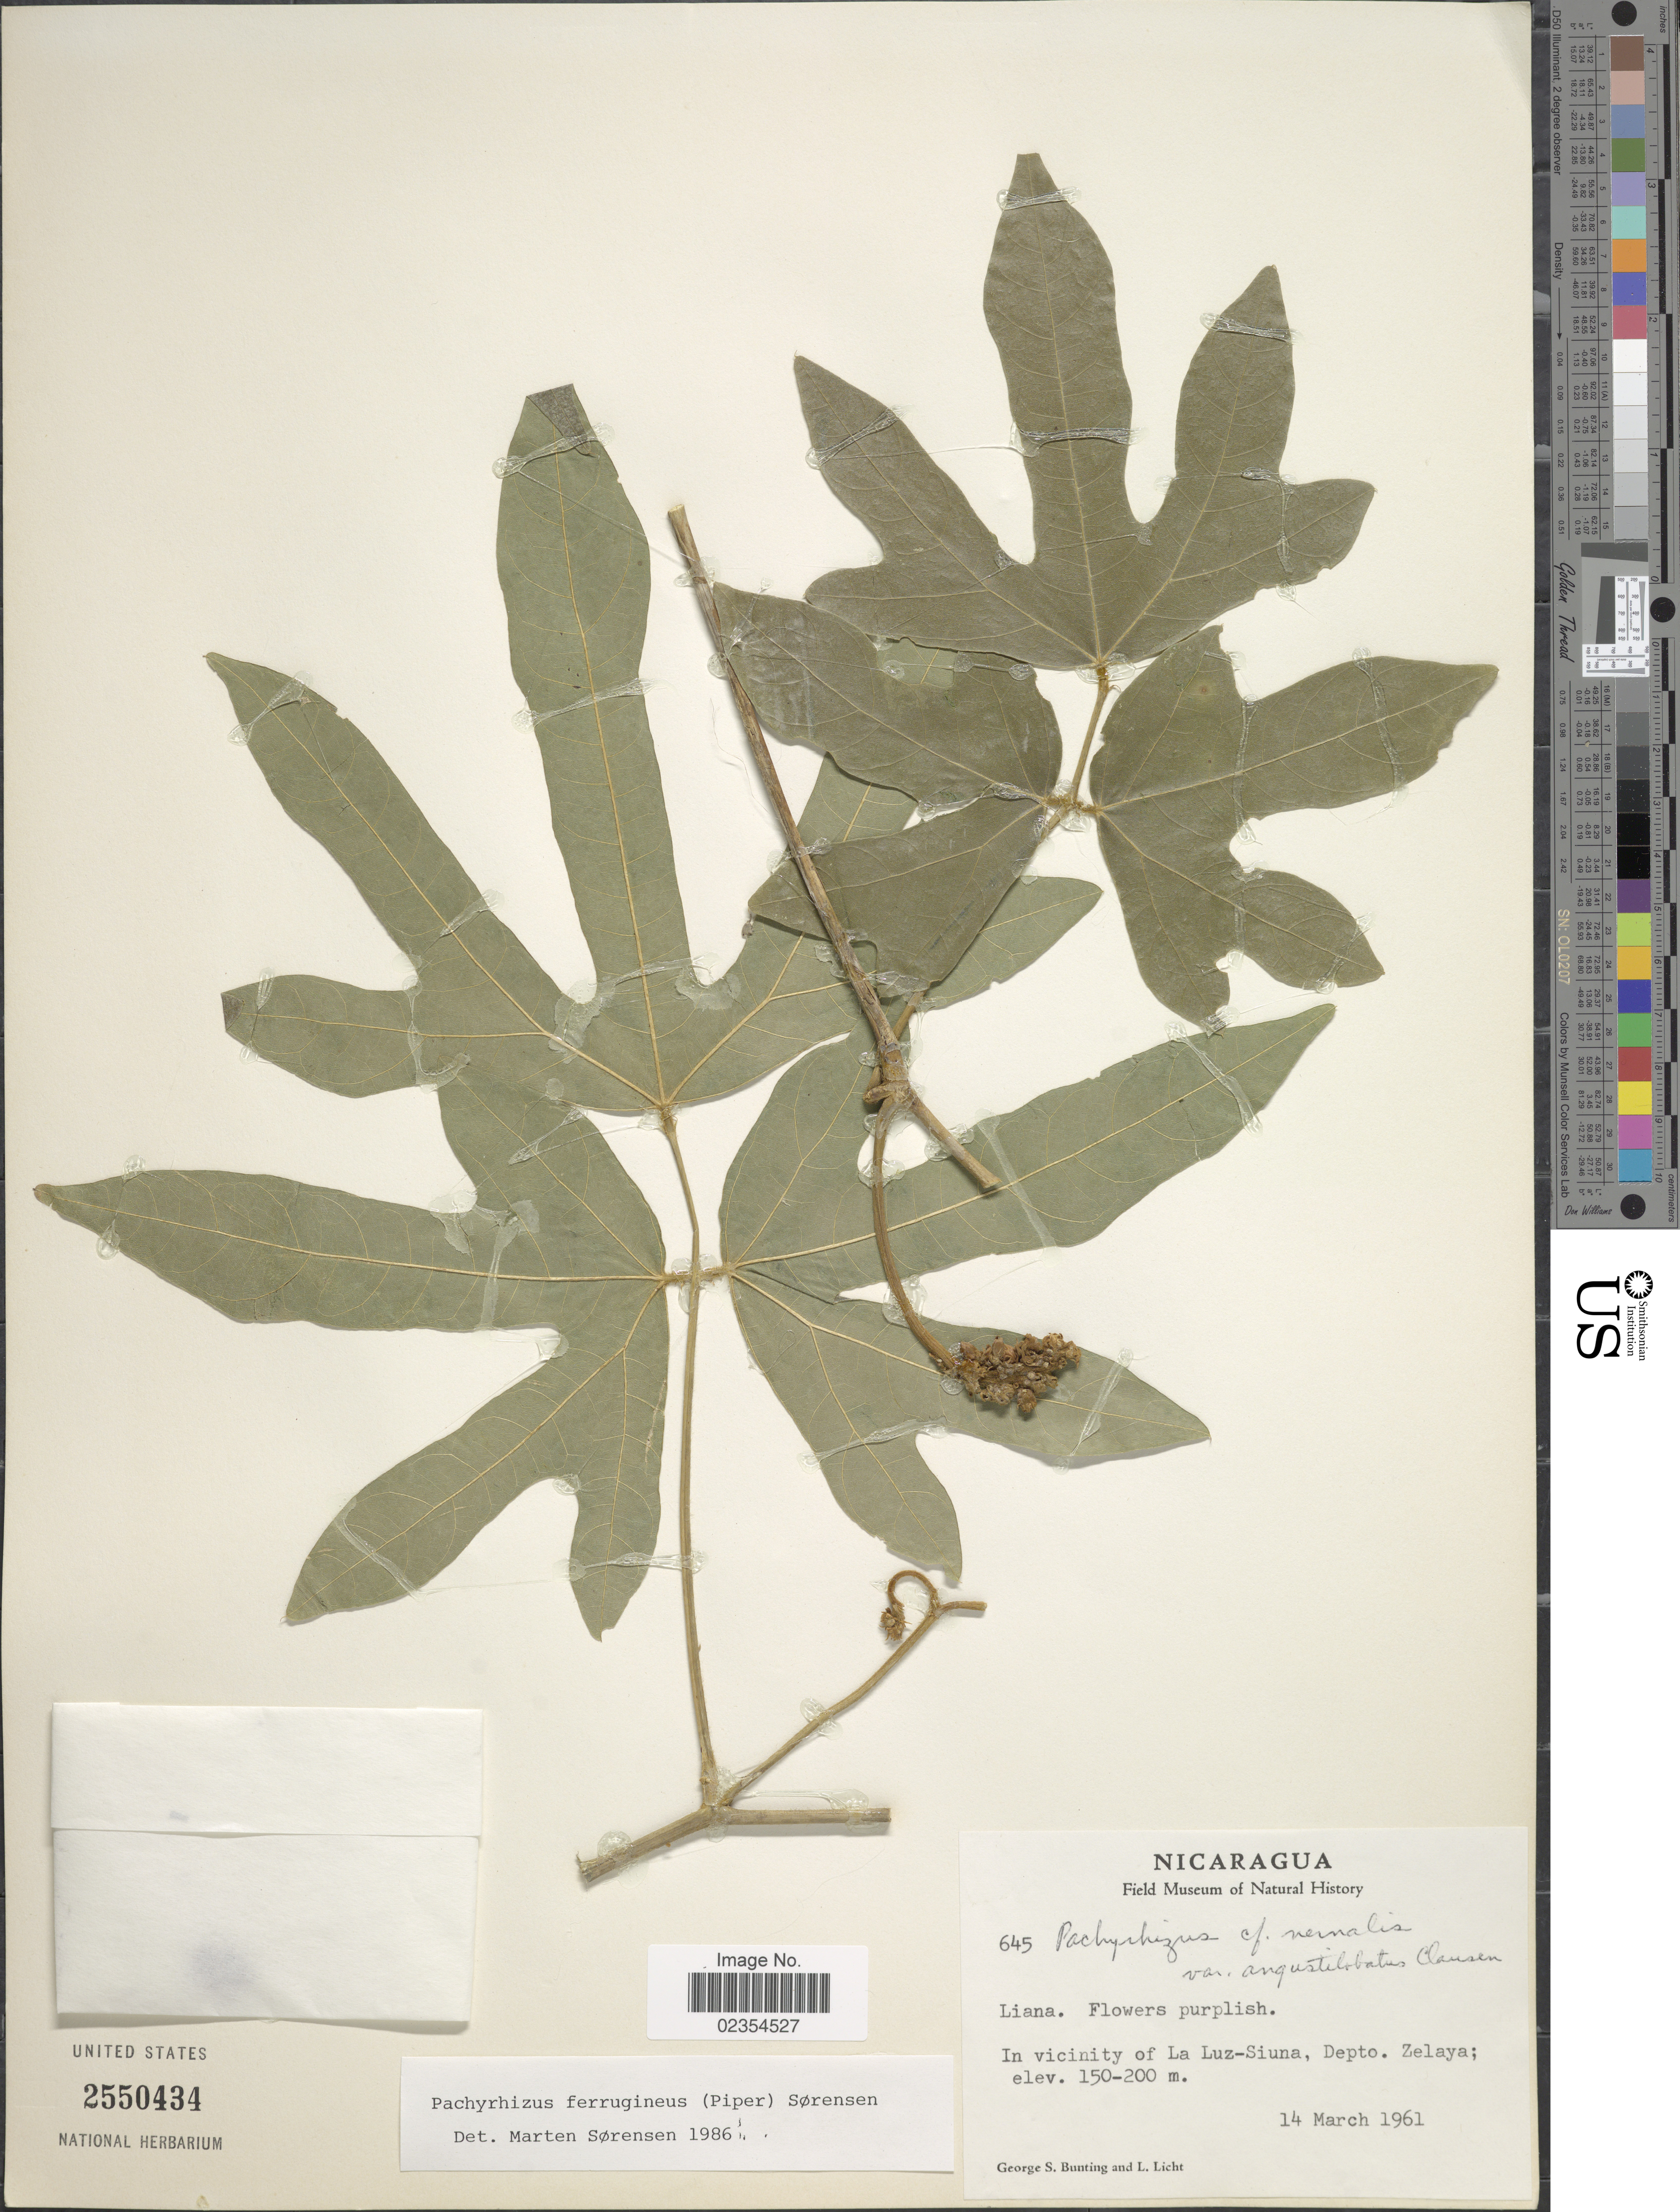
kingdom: Plantae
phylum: Tracheophyta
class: Magnoliopsida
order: Fabales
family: Fabaceae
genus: Pachyrhizus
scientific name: Pachyrhizus ferrugineus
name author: (Piper) M. Sørensen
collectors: G. S. Bunting & L. Licht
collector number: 645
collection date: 1961-03-14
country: Nicaragua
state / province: Atlantico Norte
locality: In vicinity of La Luz-Siuna, Depto. Zelaya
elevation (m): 150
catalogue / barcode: US 2550434